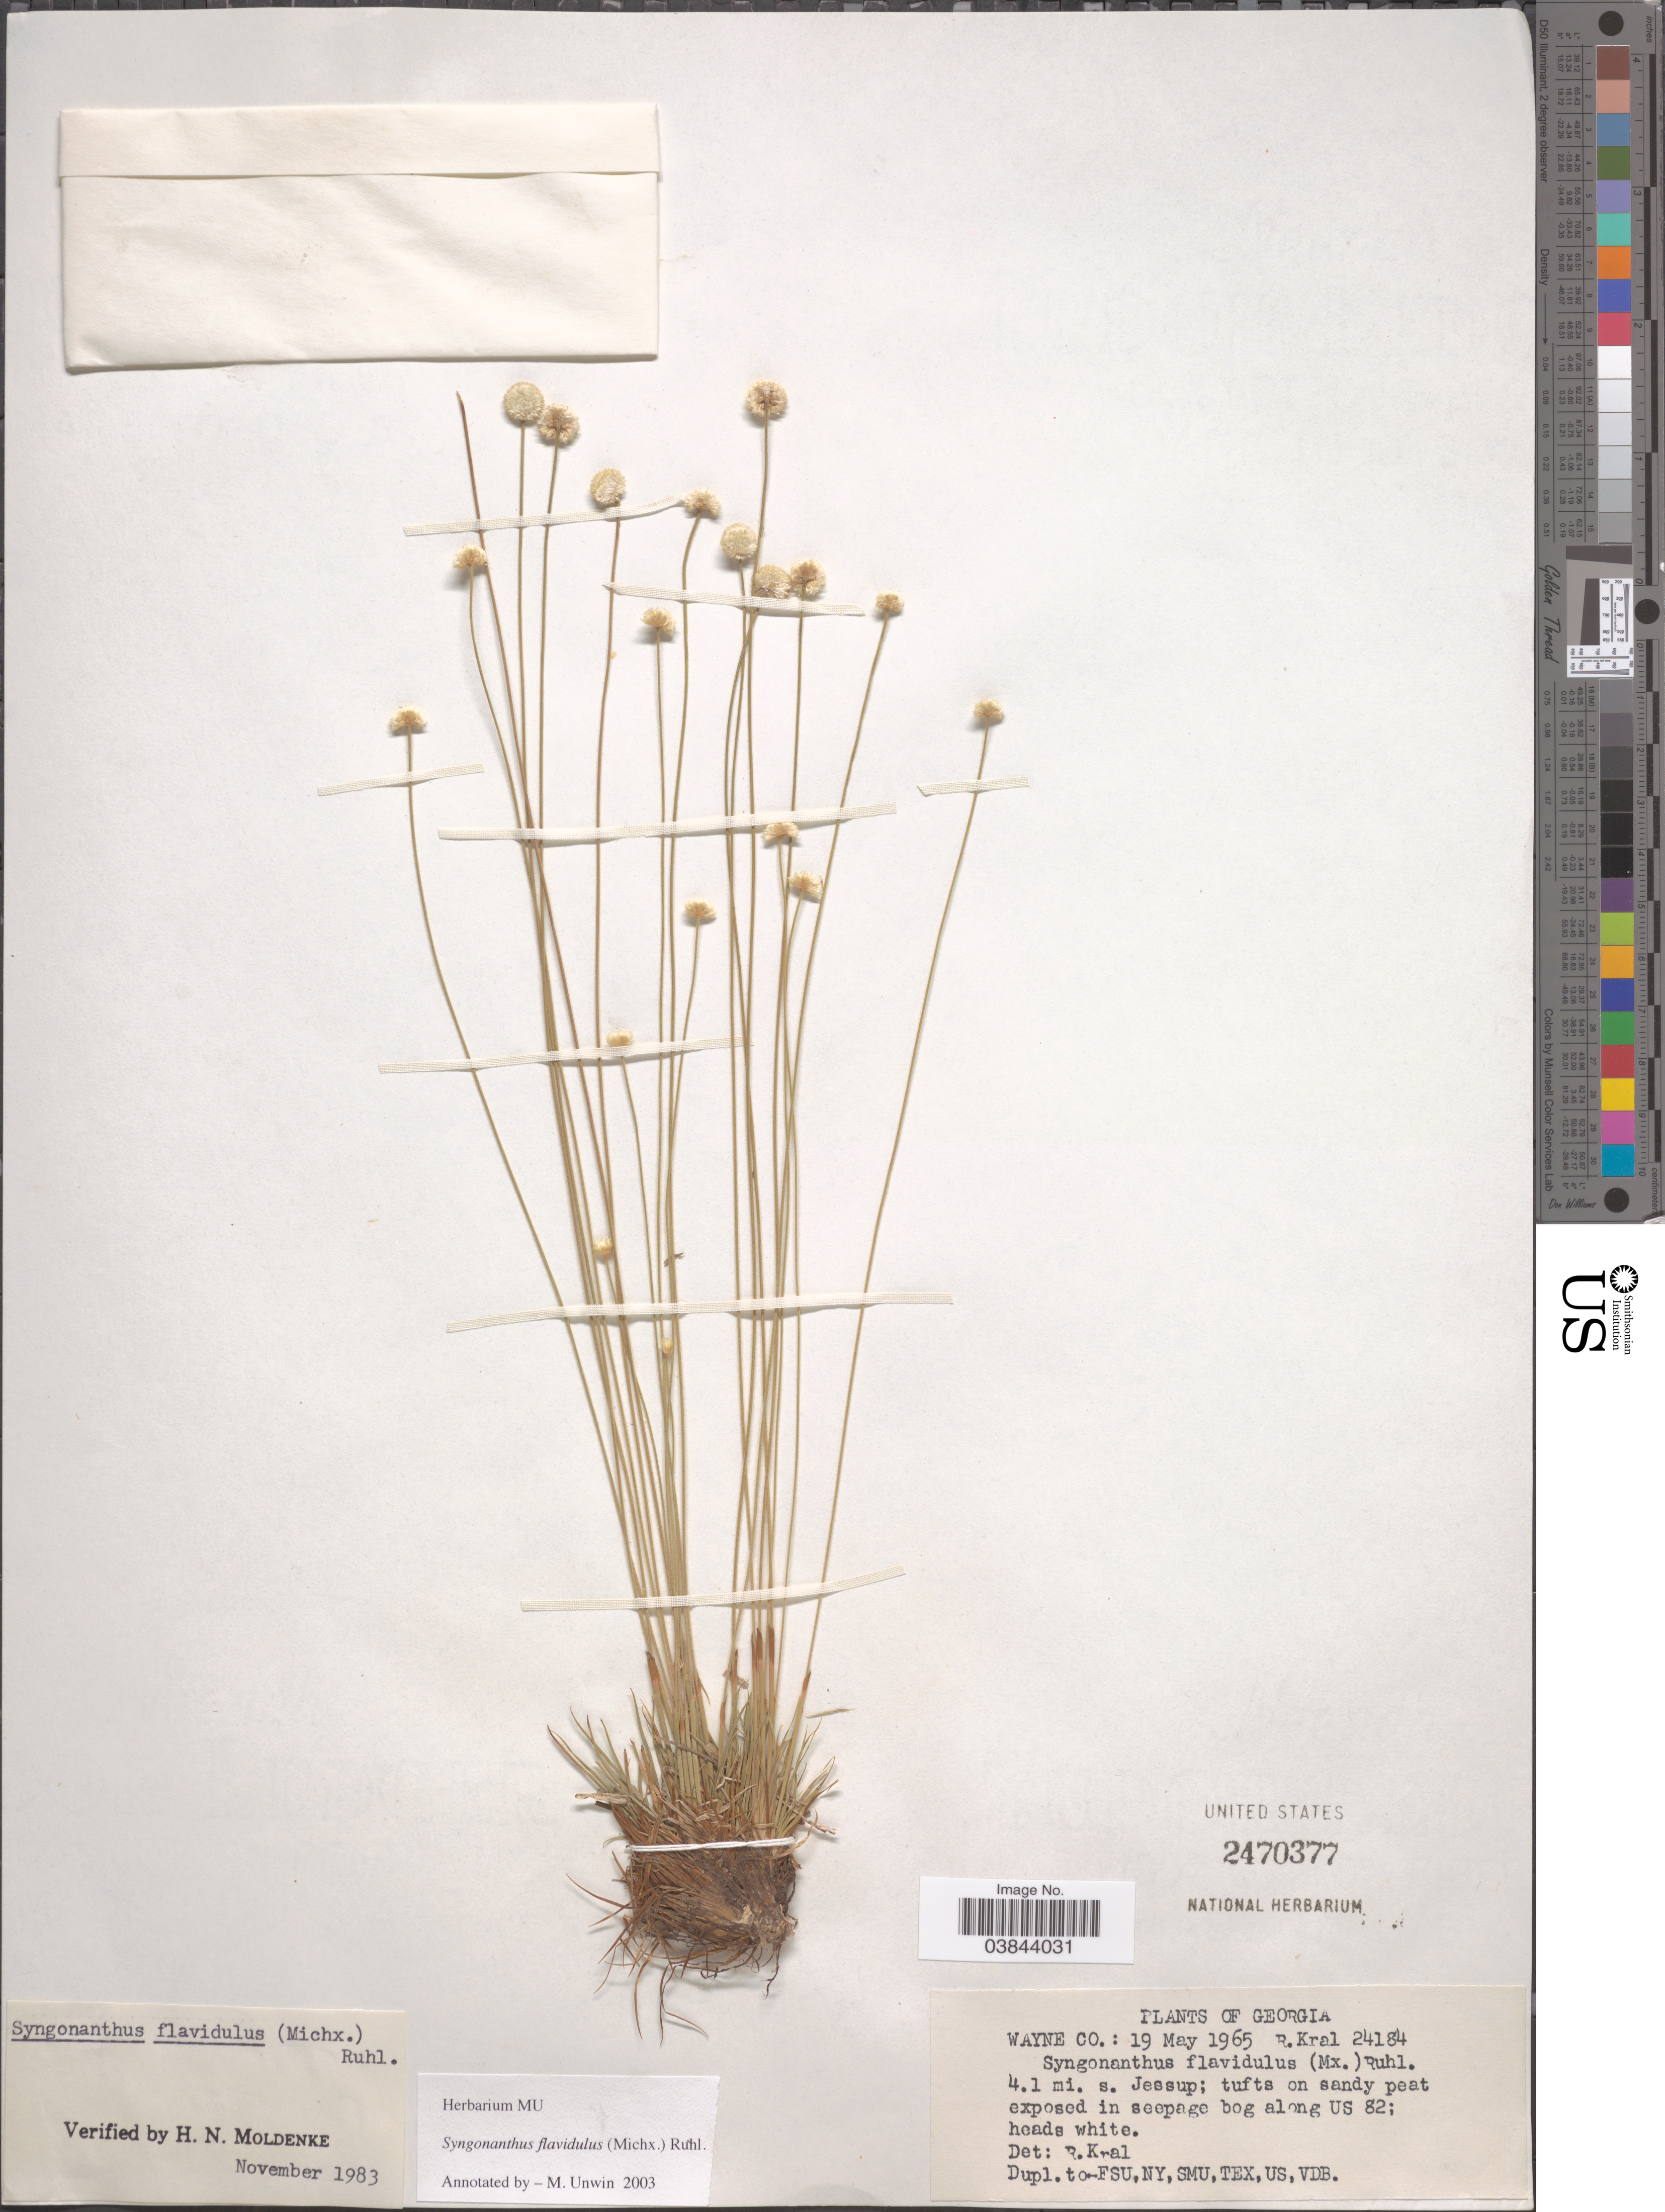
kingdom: Plantae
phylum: Tracheophyta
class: Liliopsida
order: Poales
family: Eriocaulaceae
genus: Syngonanthus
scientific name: Syngonanthus flavidulus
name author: (Michx.) Ruhland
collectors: R. Kral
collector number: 24184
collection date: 1965-05-19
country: United States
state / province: Georgia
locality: Wayne Co.: 4.1 mi. s. Jessup; tufts on sandy peat exposed in seepage bog along US 82.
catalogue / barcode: US 2470377